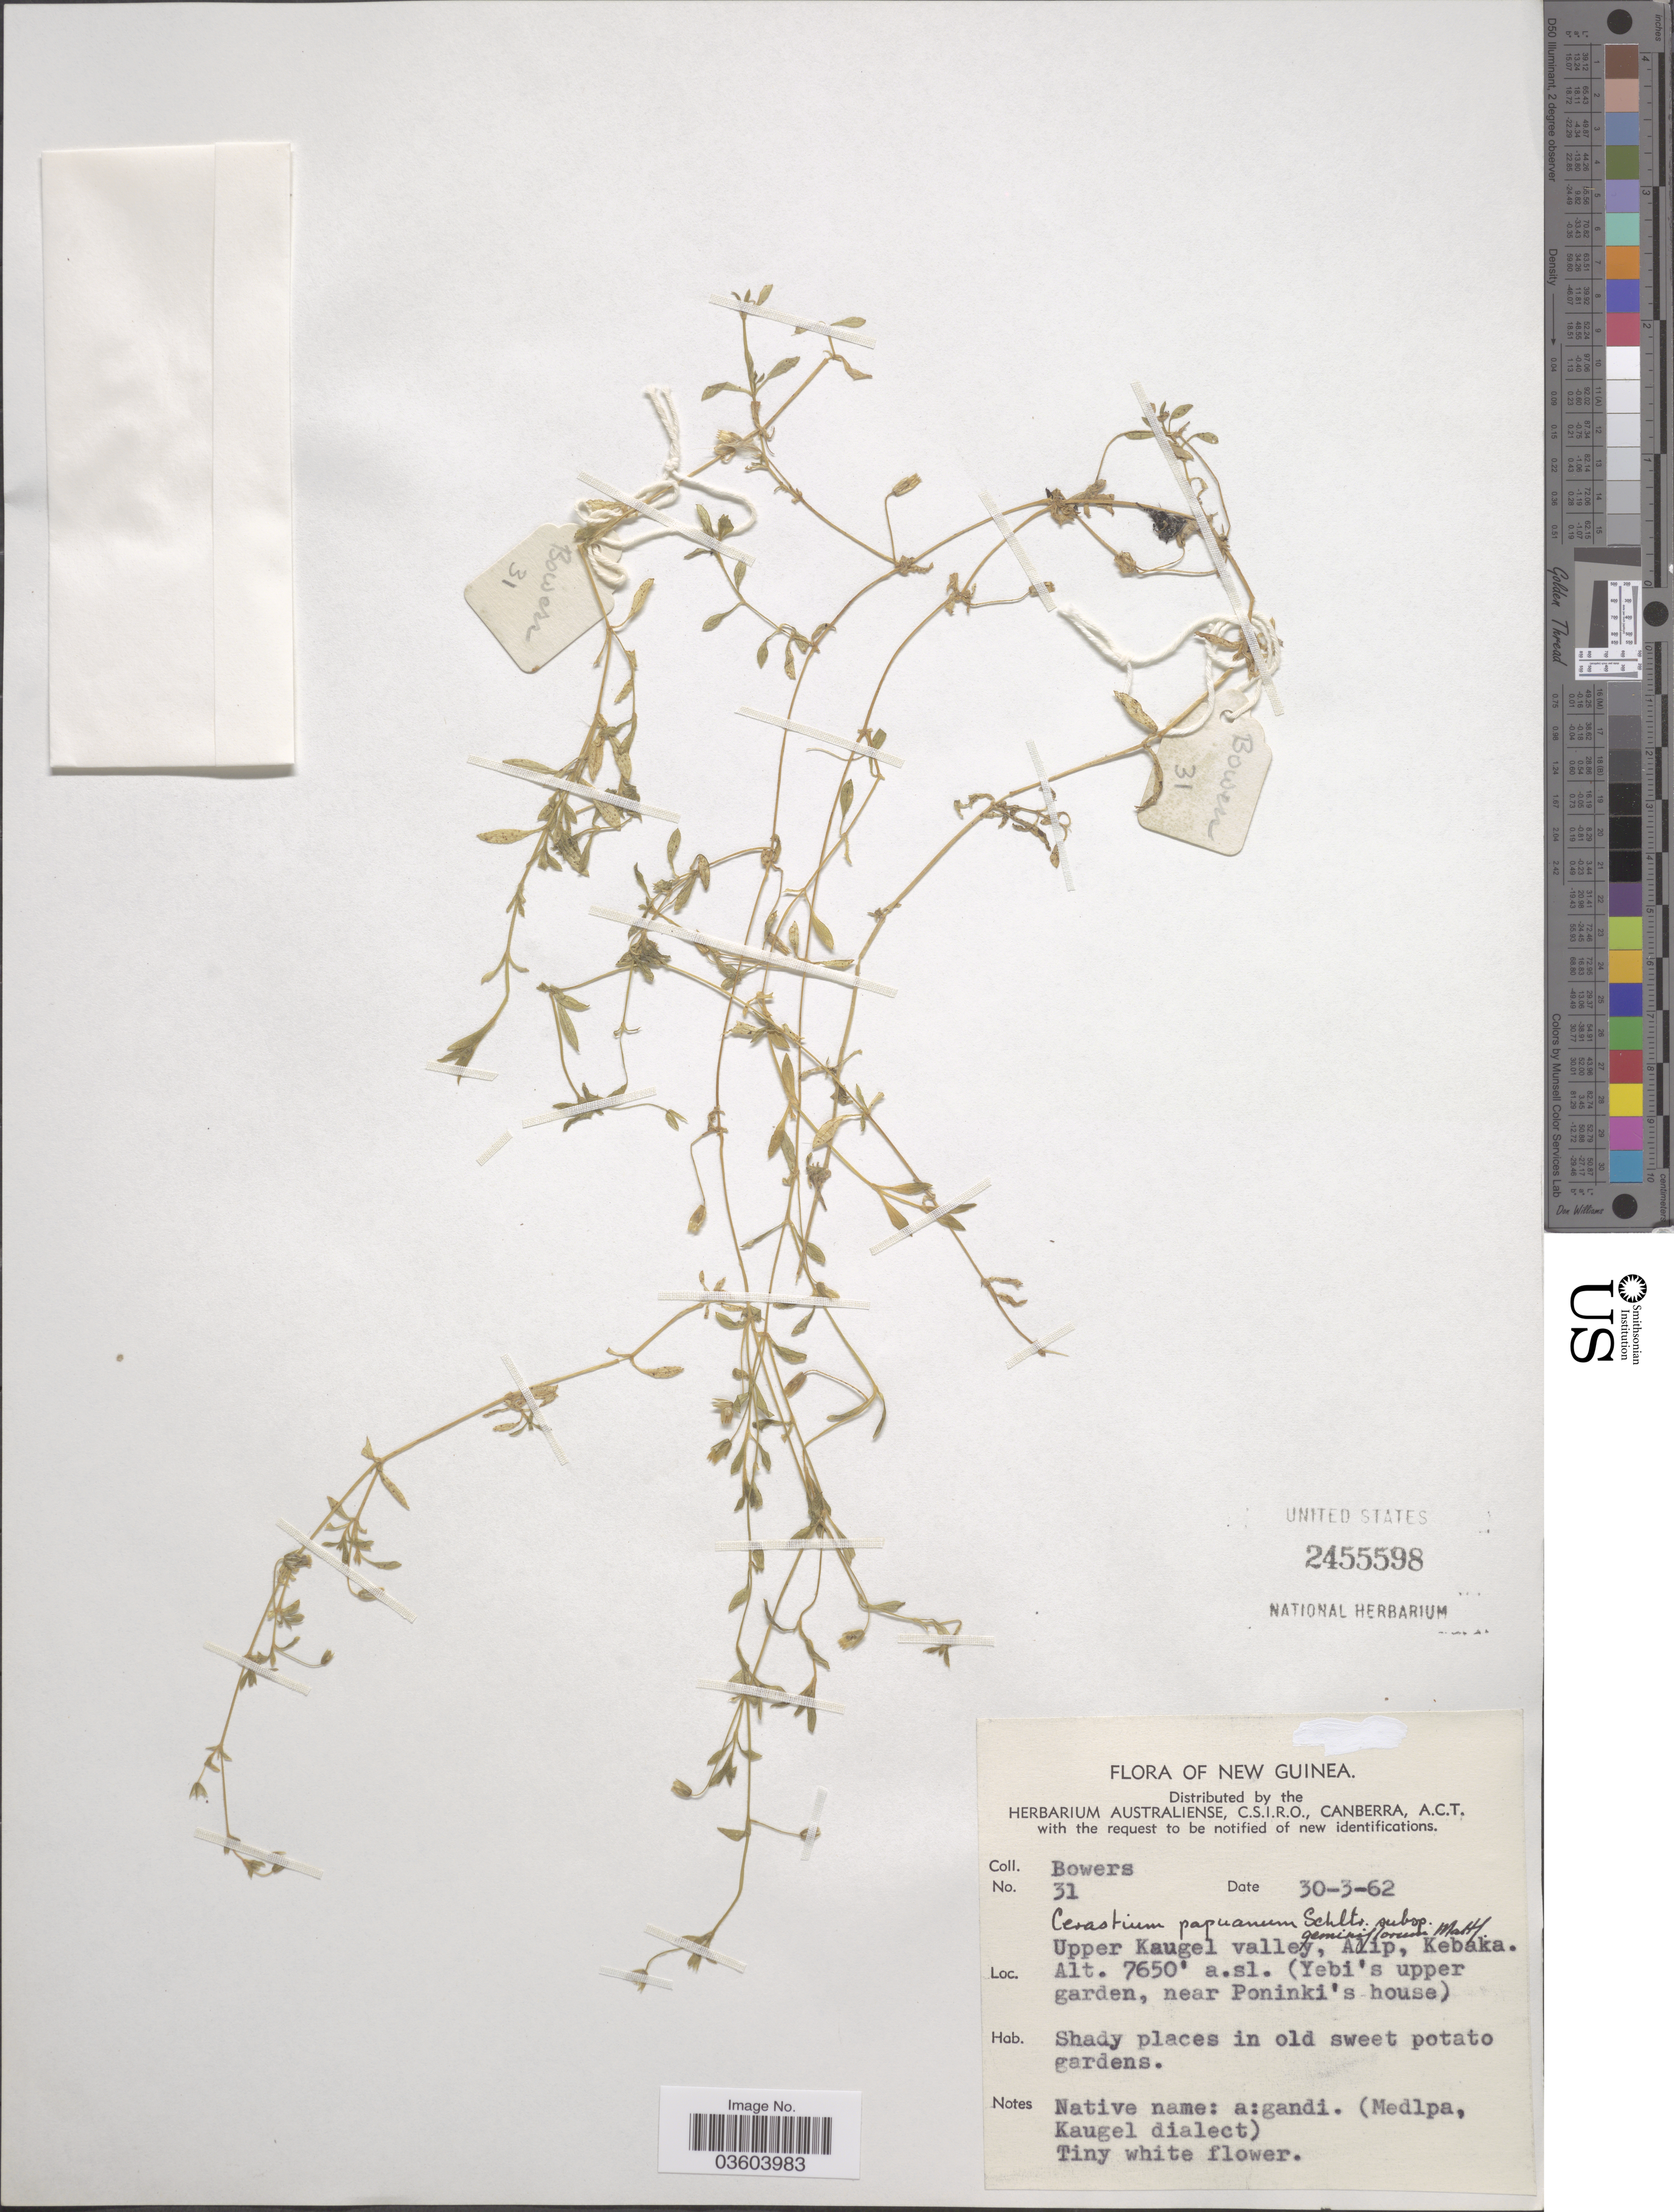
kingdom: Plantae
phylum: Tracheophyta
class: Magnoliopsida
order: Caryophyllales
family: Caryophyllaceae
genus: Cerastium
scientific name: Cerastium papuanum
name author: Schltr. ex Mattf.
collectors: -. Bowers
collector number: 31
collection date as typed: Transcribed d/m/y: 30/3/62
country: Papua New Guinea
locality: New Guinea. Upper Kaugel valley, Alip, Kebaka. (Yebi's upper garden, near Poninki's house).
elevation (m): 2332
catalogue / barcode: US 2455598